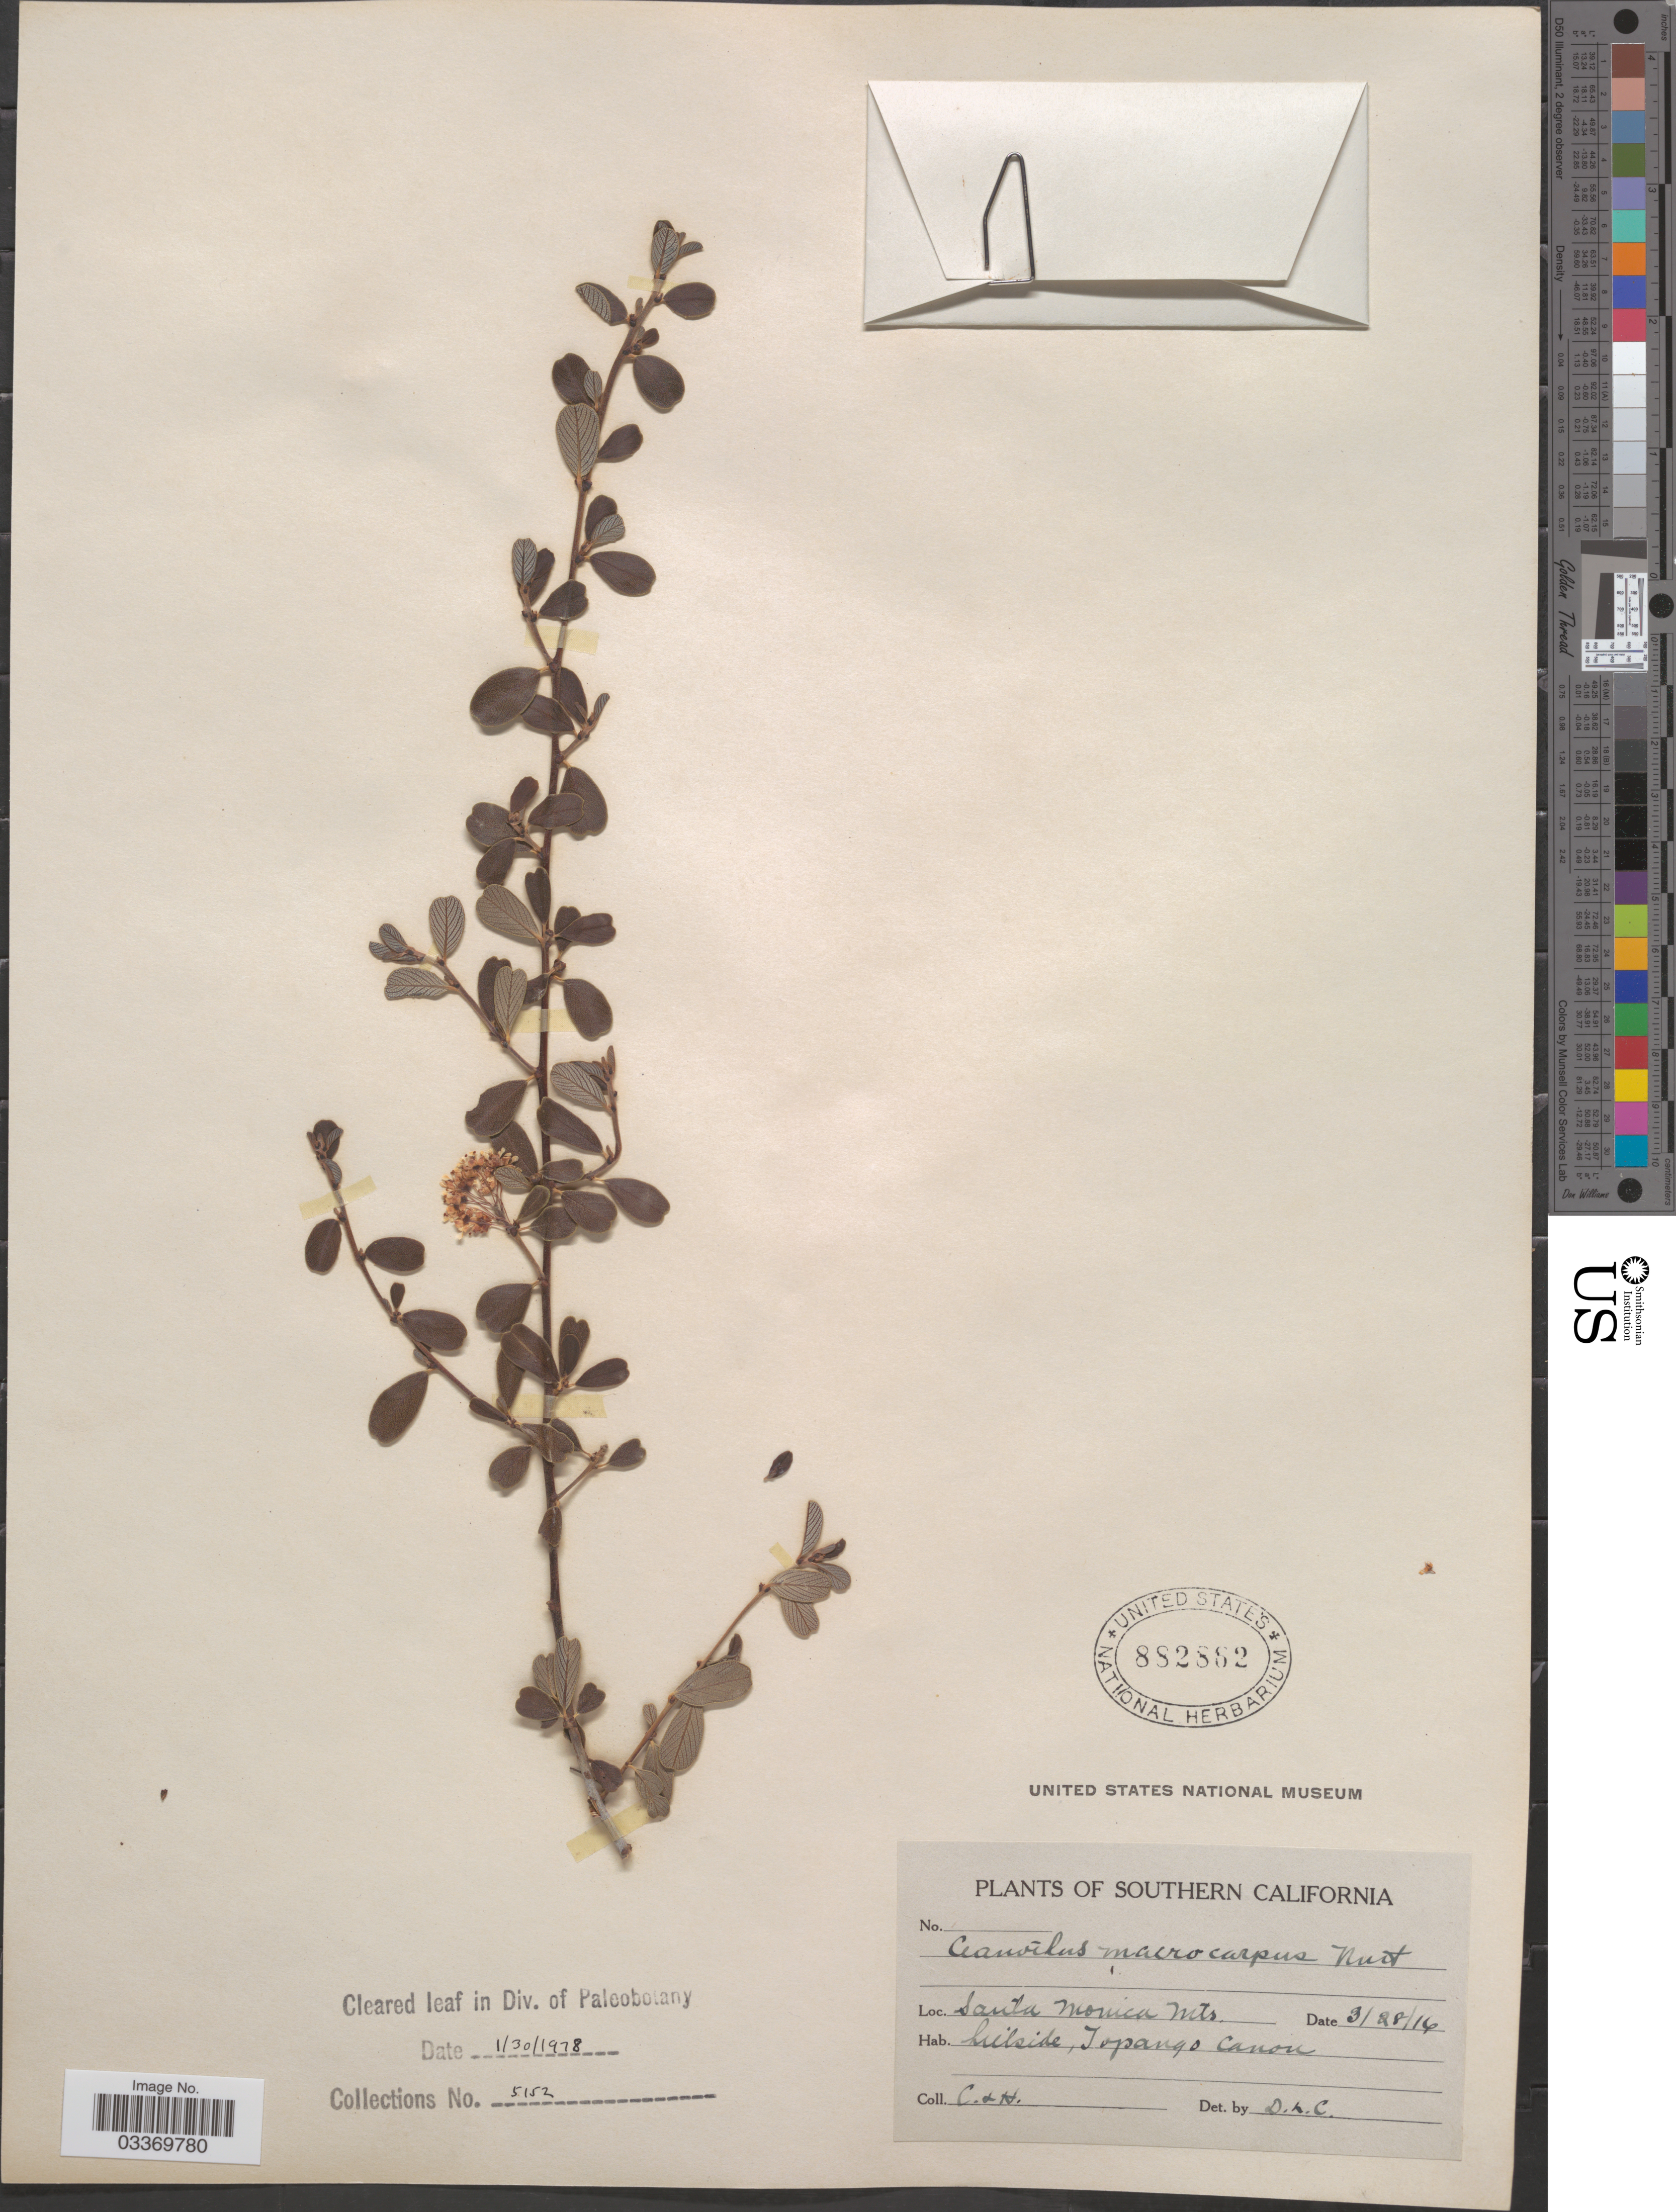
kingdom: Plantae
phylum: Tracheophyta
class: Magnoliopsida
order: Rosales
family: Rhamnaceae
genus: Ceanothus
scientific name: Ceanothus macrocarpus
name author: Cav.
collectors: C. & H.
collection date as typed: Transcribed d/m/y: 28/3/16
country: United States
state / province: California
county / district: Los Angeles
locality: Southern California. Santa Monica Mts. Hillside, Topango Canon.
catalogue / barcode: US 882862